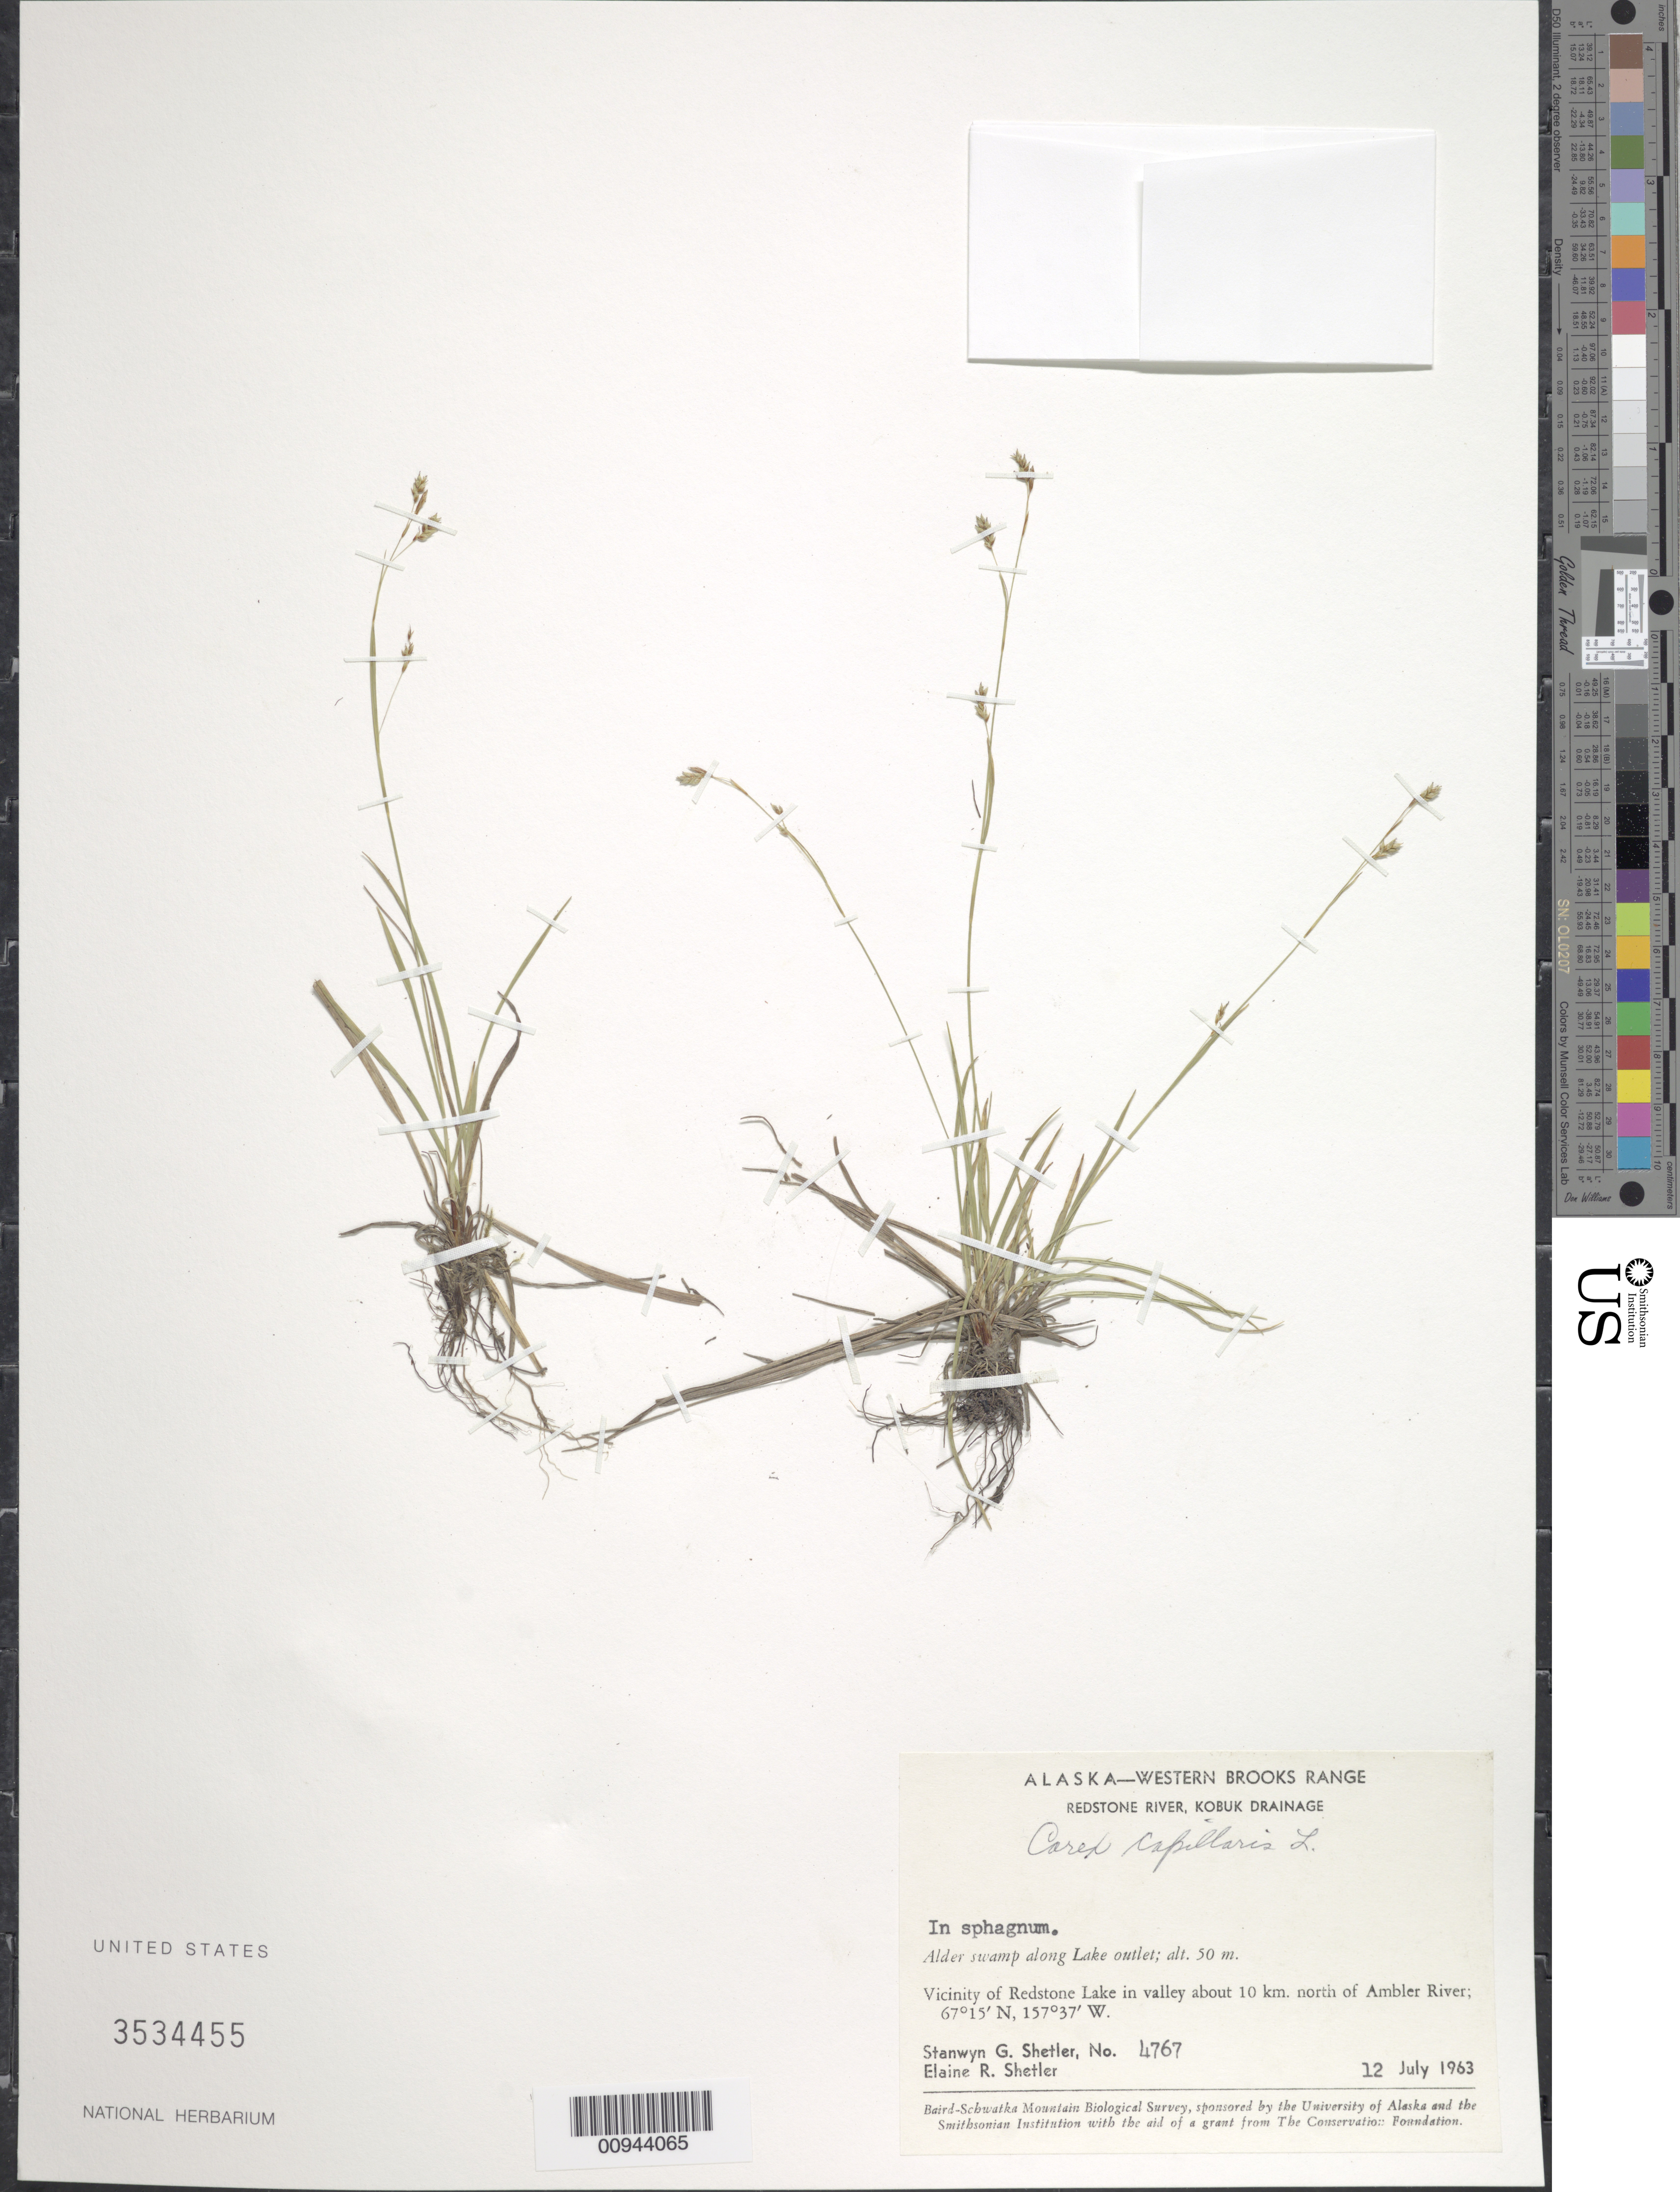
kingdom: Plantae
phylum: Tracheophyta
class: Liliopsida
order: Poales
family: Cyperaceae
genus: Carex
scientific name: Carex capillaris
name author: L.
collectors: S. Shetler & E. R. Shetler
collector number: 4767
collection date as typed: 12 Jul 1963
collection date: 1963-07-12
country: United States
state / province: Alaska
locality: Vicinity of Redstone Lake in valley about 10 km. north of Ambler River. Western Brooks Range, Redstone River, Kobuk Drainage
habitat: Alder swamp along Lake outlet. In sphagnum.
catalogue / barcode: US 3534455